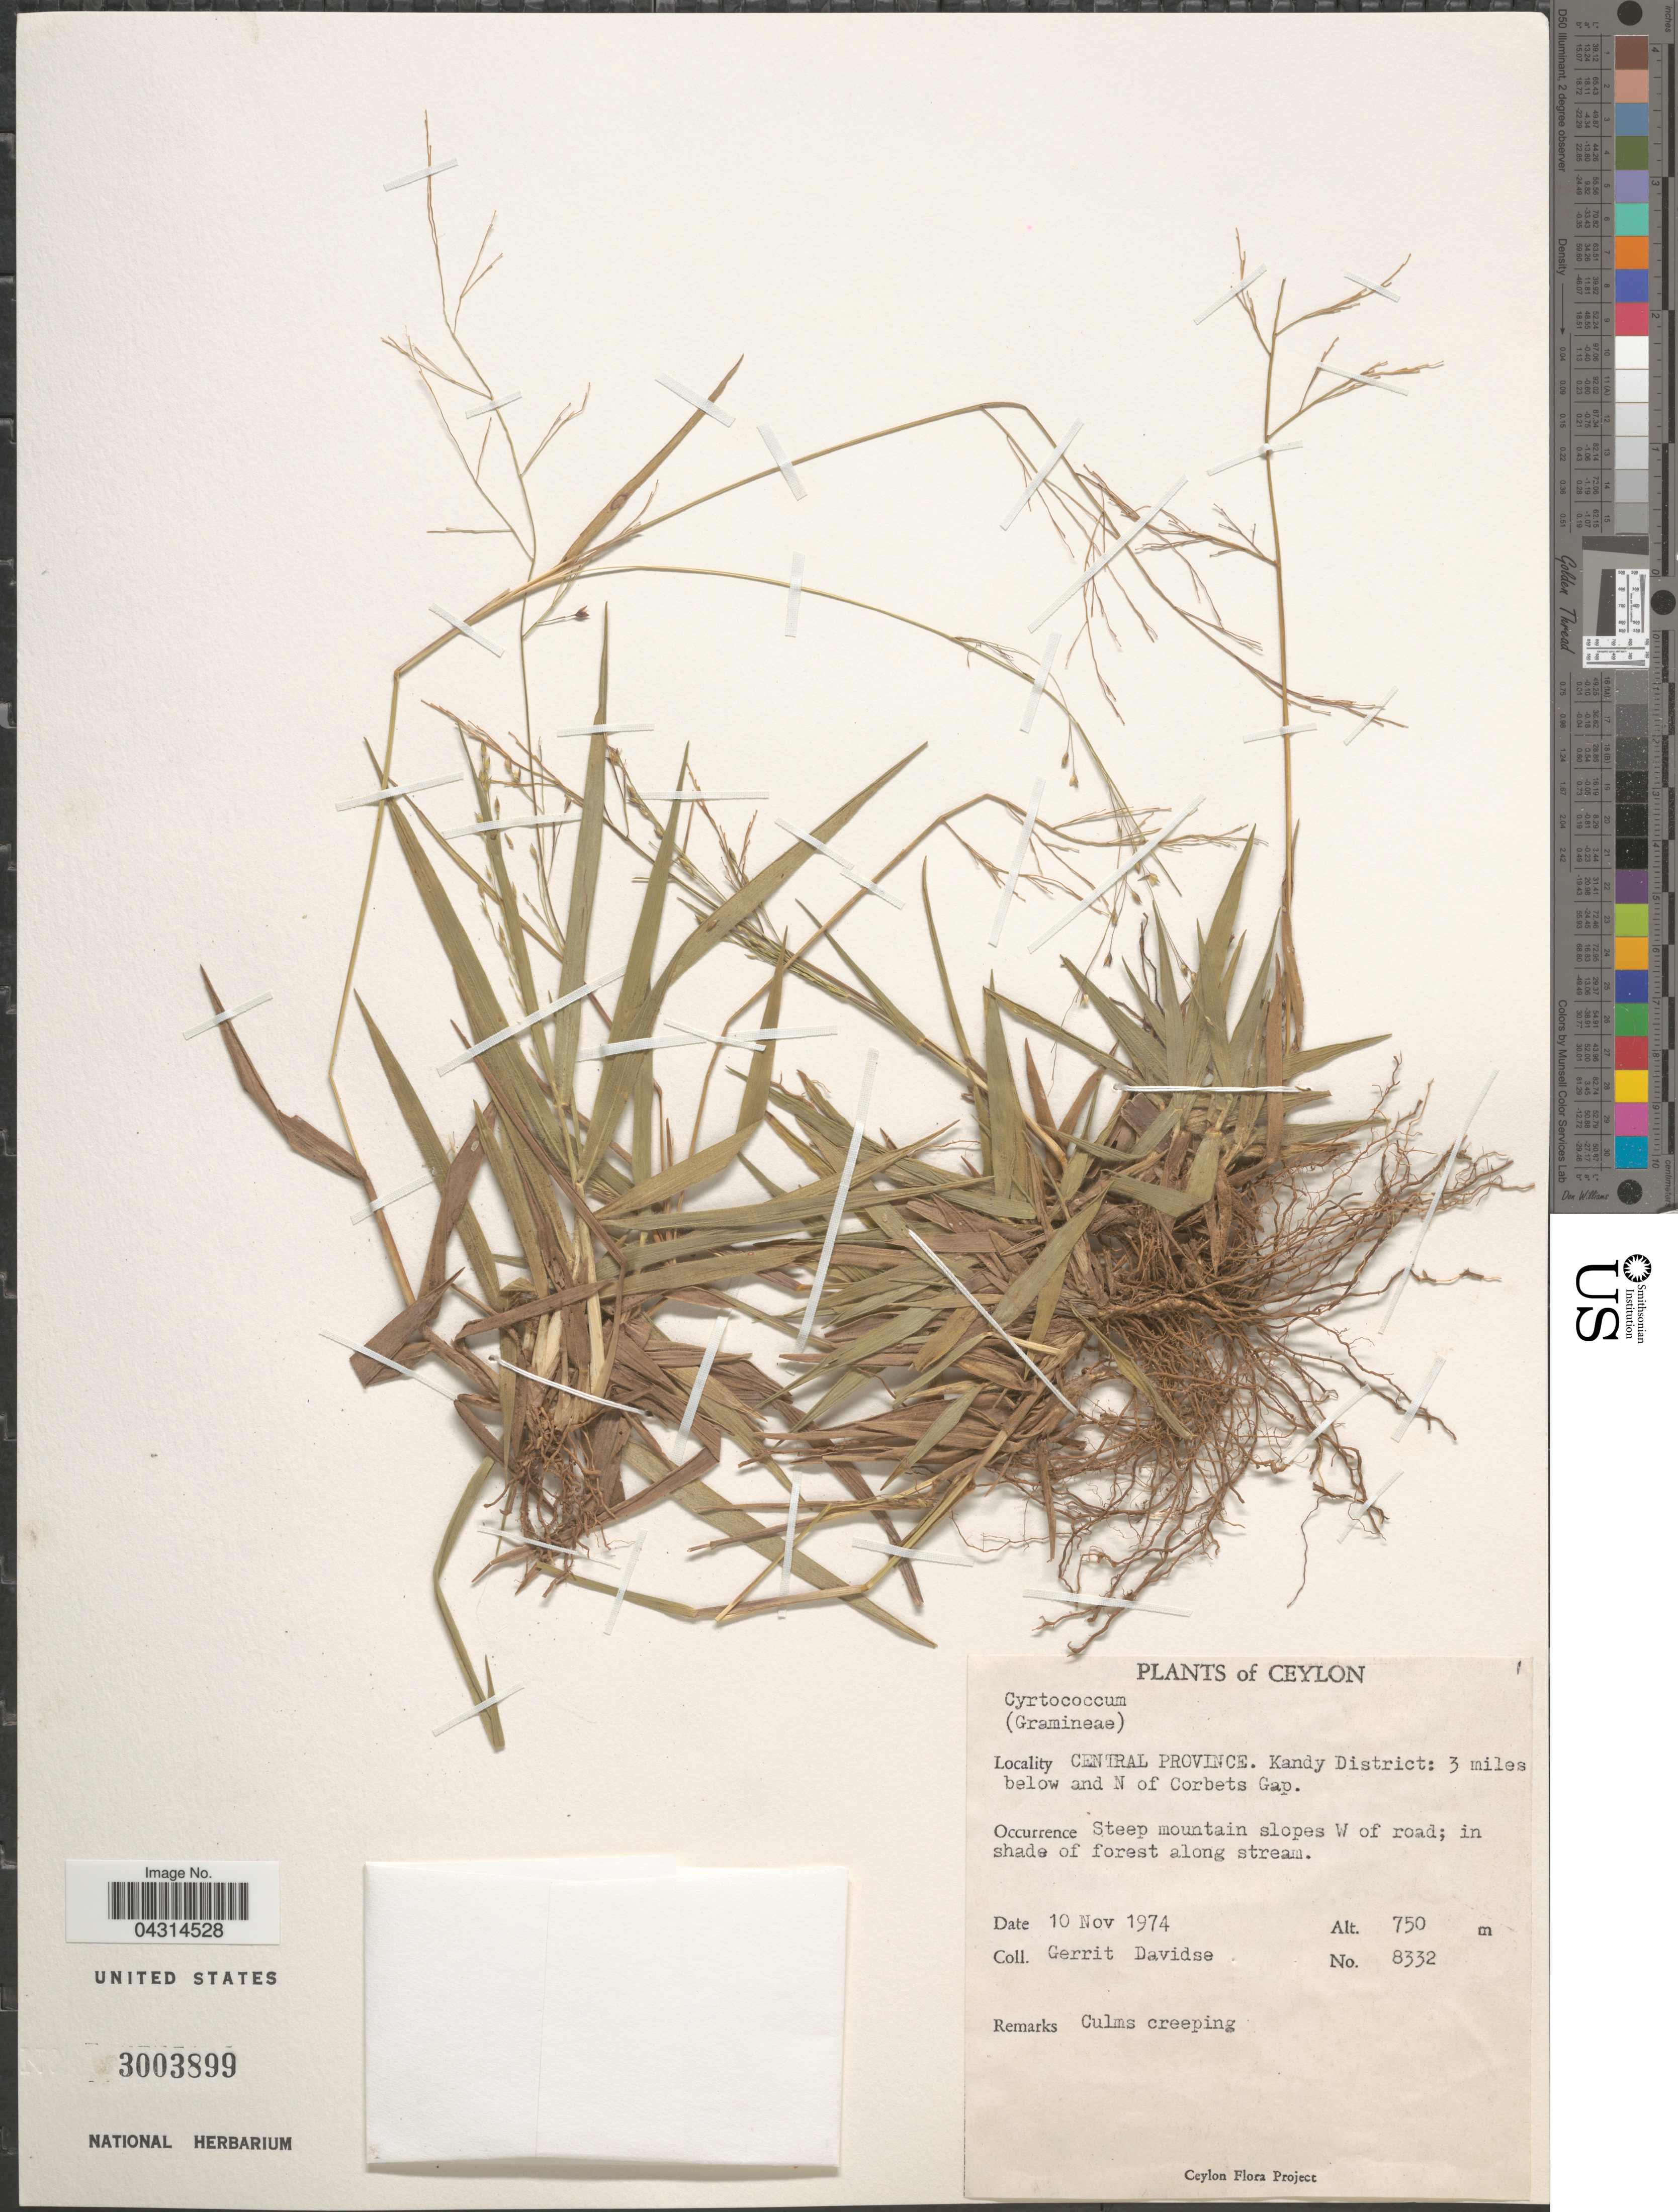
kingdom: Plantae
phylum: Tracheophyta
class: Liliopsida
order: Poales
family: Poaceae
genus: Cyrtococcum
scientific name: Cyrtococcum sp.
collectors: G. Davidse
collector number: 8332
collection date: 1974-11-10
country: Sri Lanka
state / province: Central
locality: Ceylon. Kandy District: 3 miles below and N of Corbets Gap.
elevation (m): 750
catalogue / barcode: US 3003899